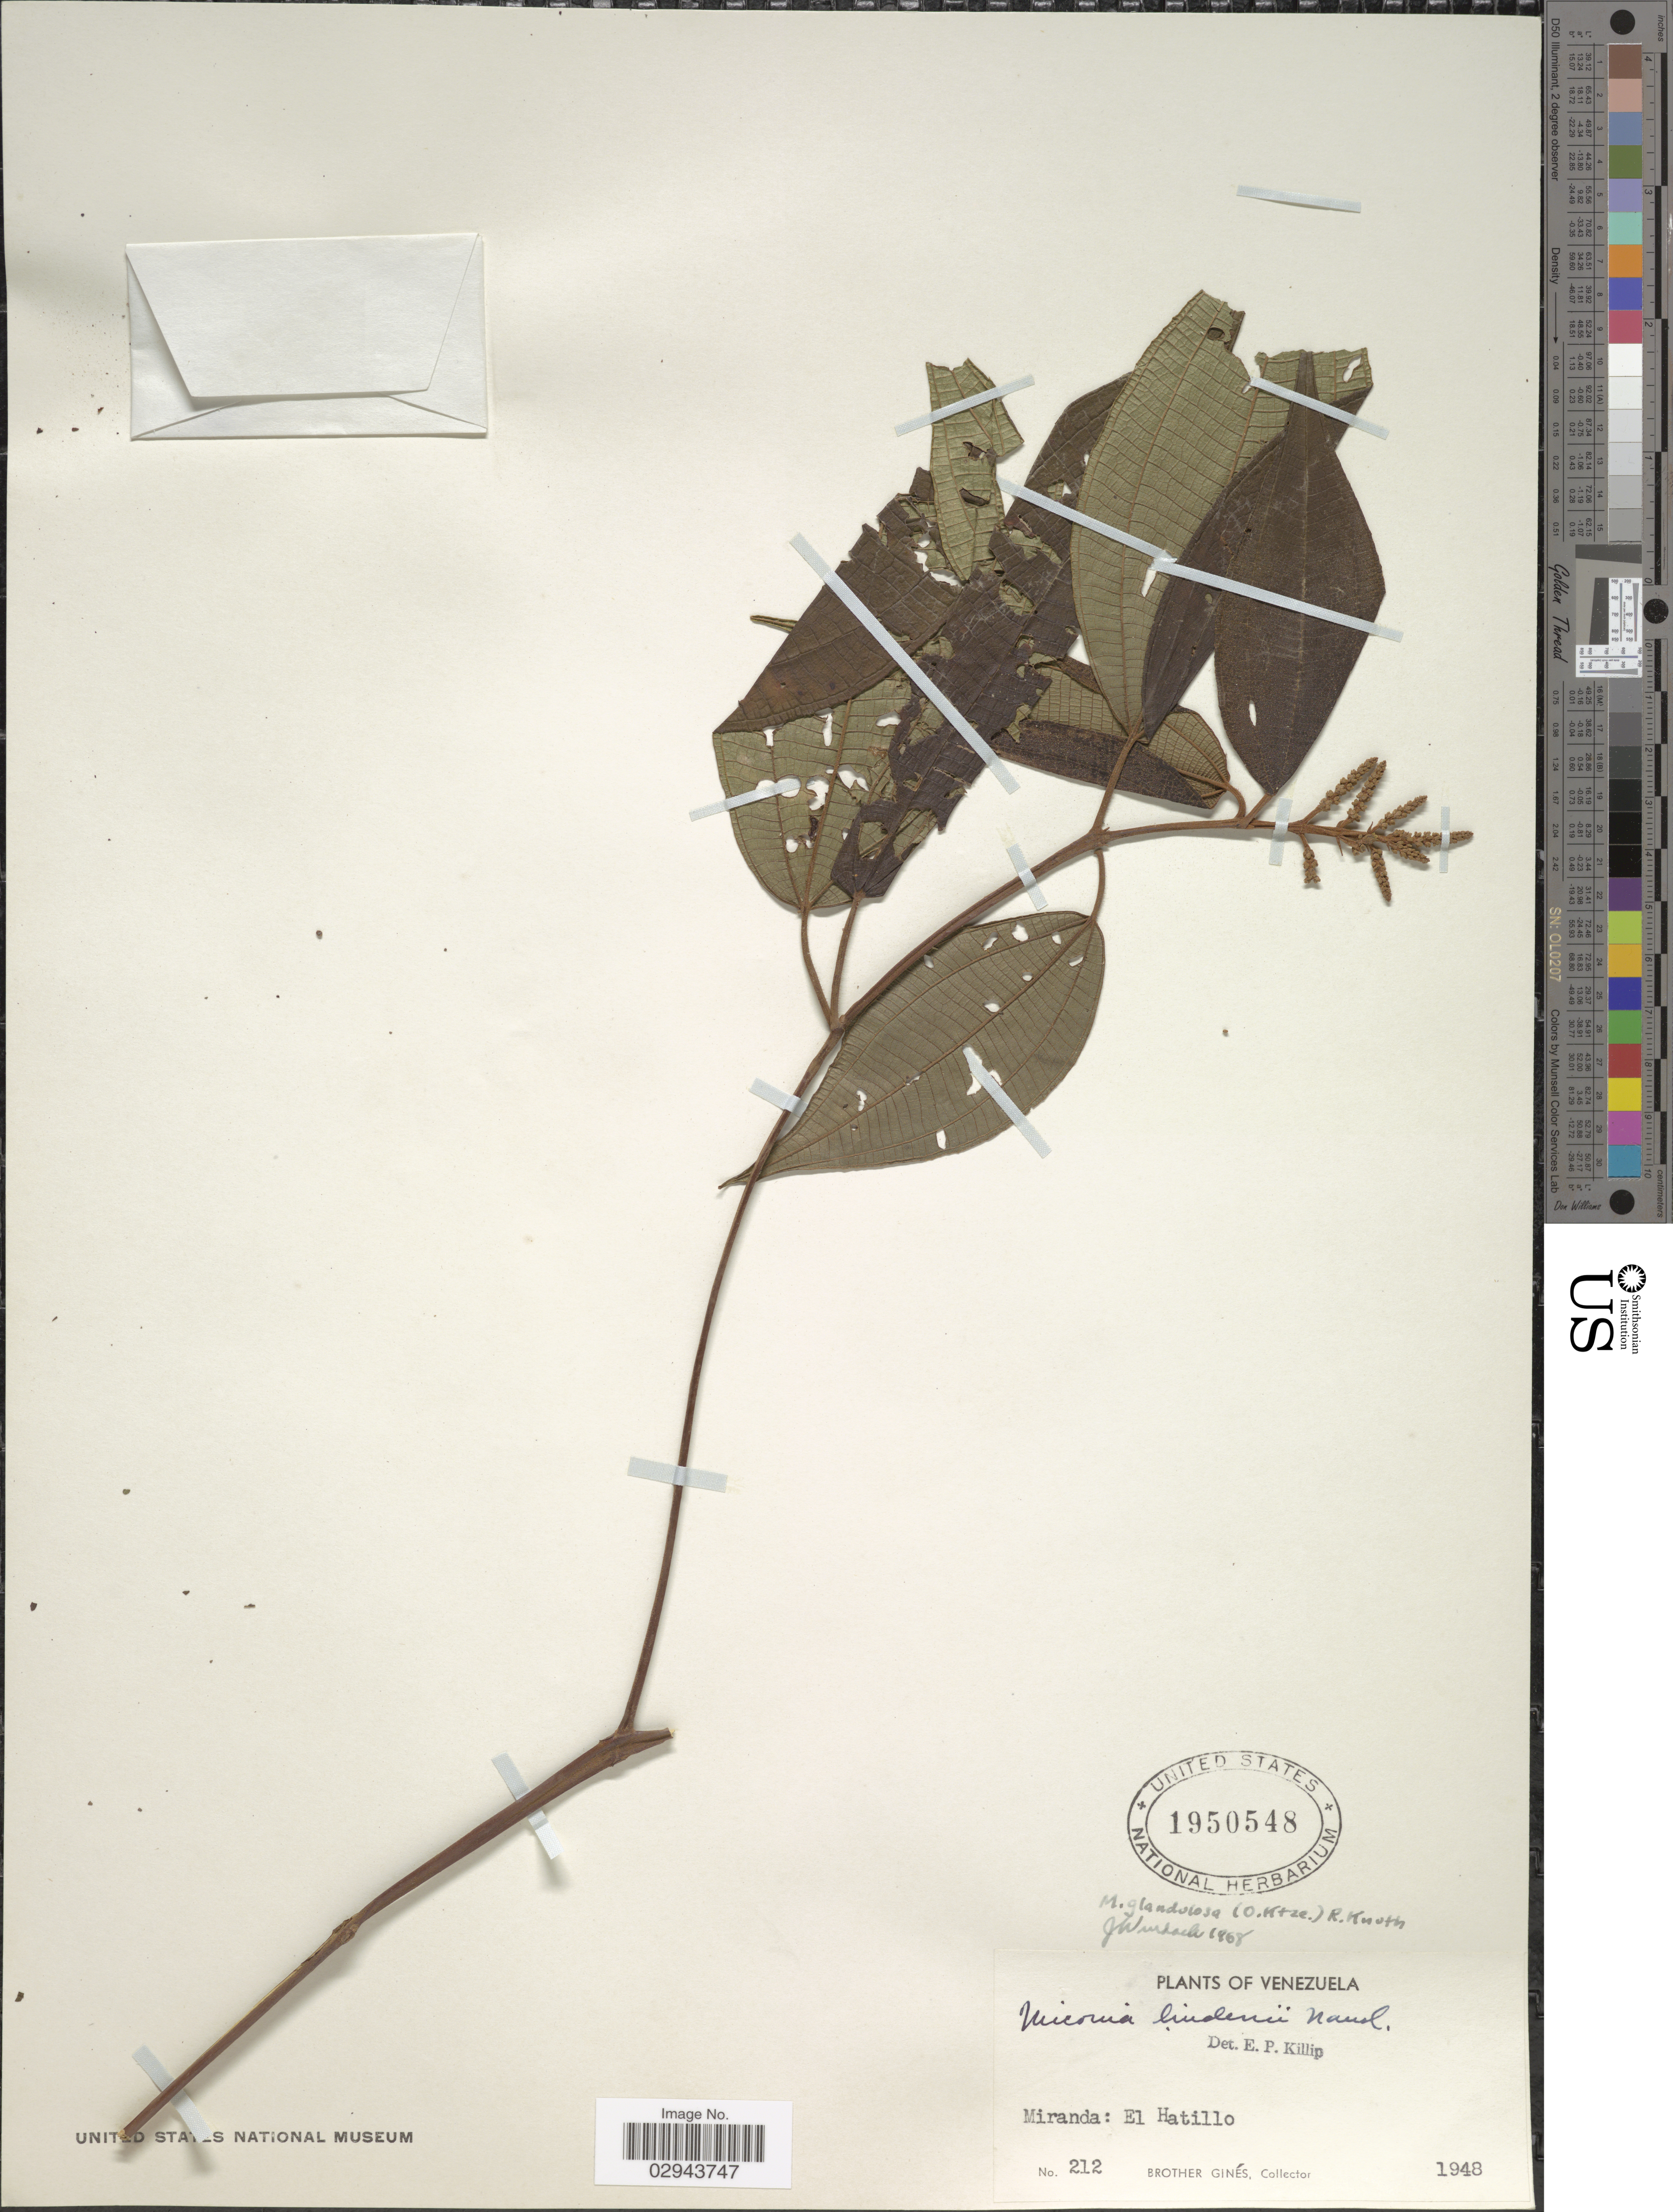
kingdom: Plantae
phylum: Tracheophyta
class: Magnoliopsida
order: Myrtales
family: Melastomataceae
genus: Miconia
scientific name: Miconia sylvatica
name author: (Schltdl.) Naudin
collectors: Bro. Gines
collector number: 212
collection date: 1948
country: Venezuela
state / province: Miranda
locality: El Hatillo.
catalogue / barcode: US 1950548